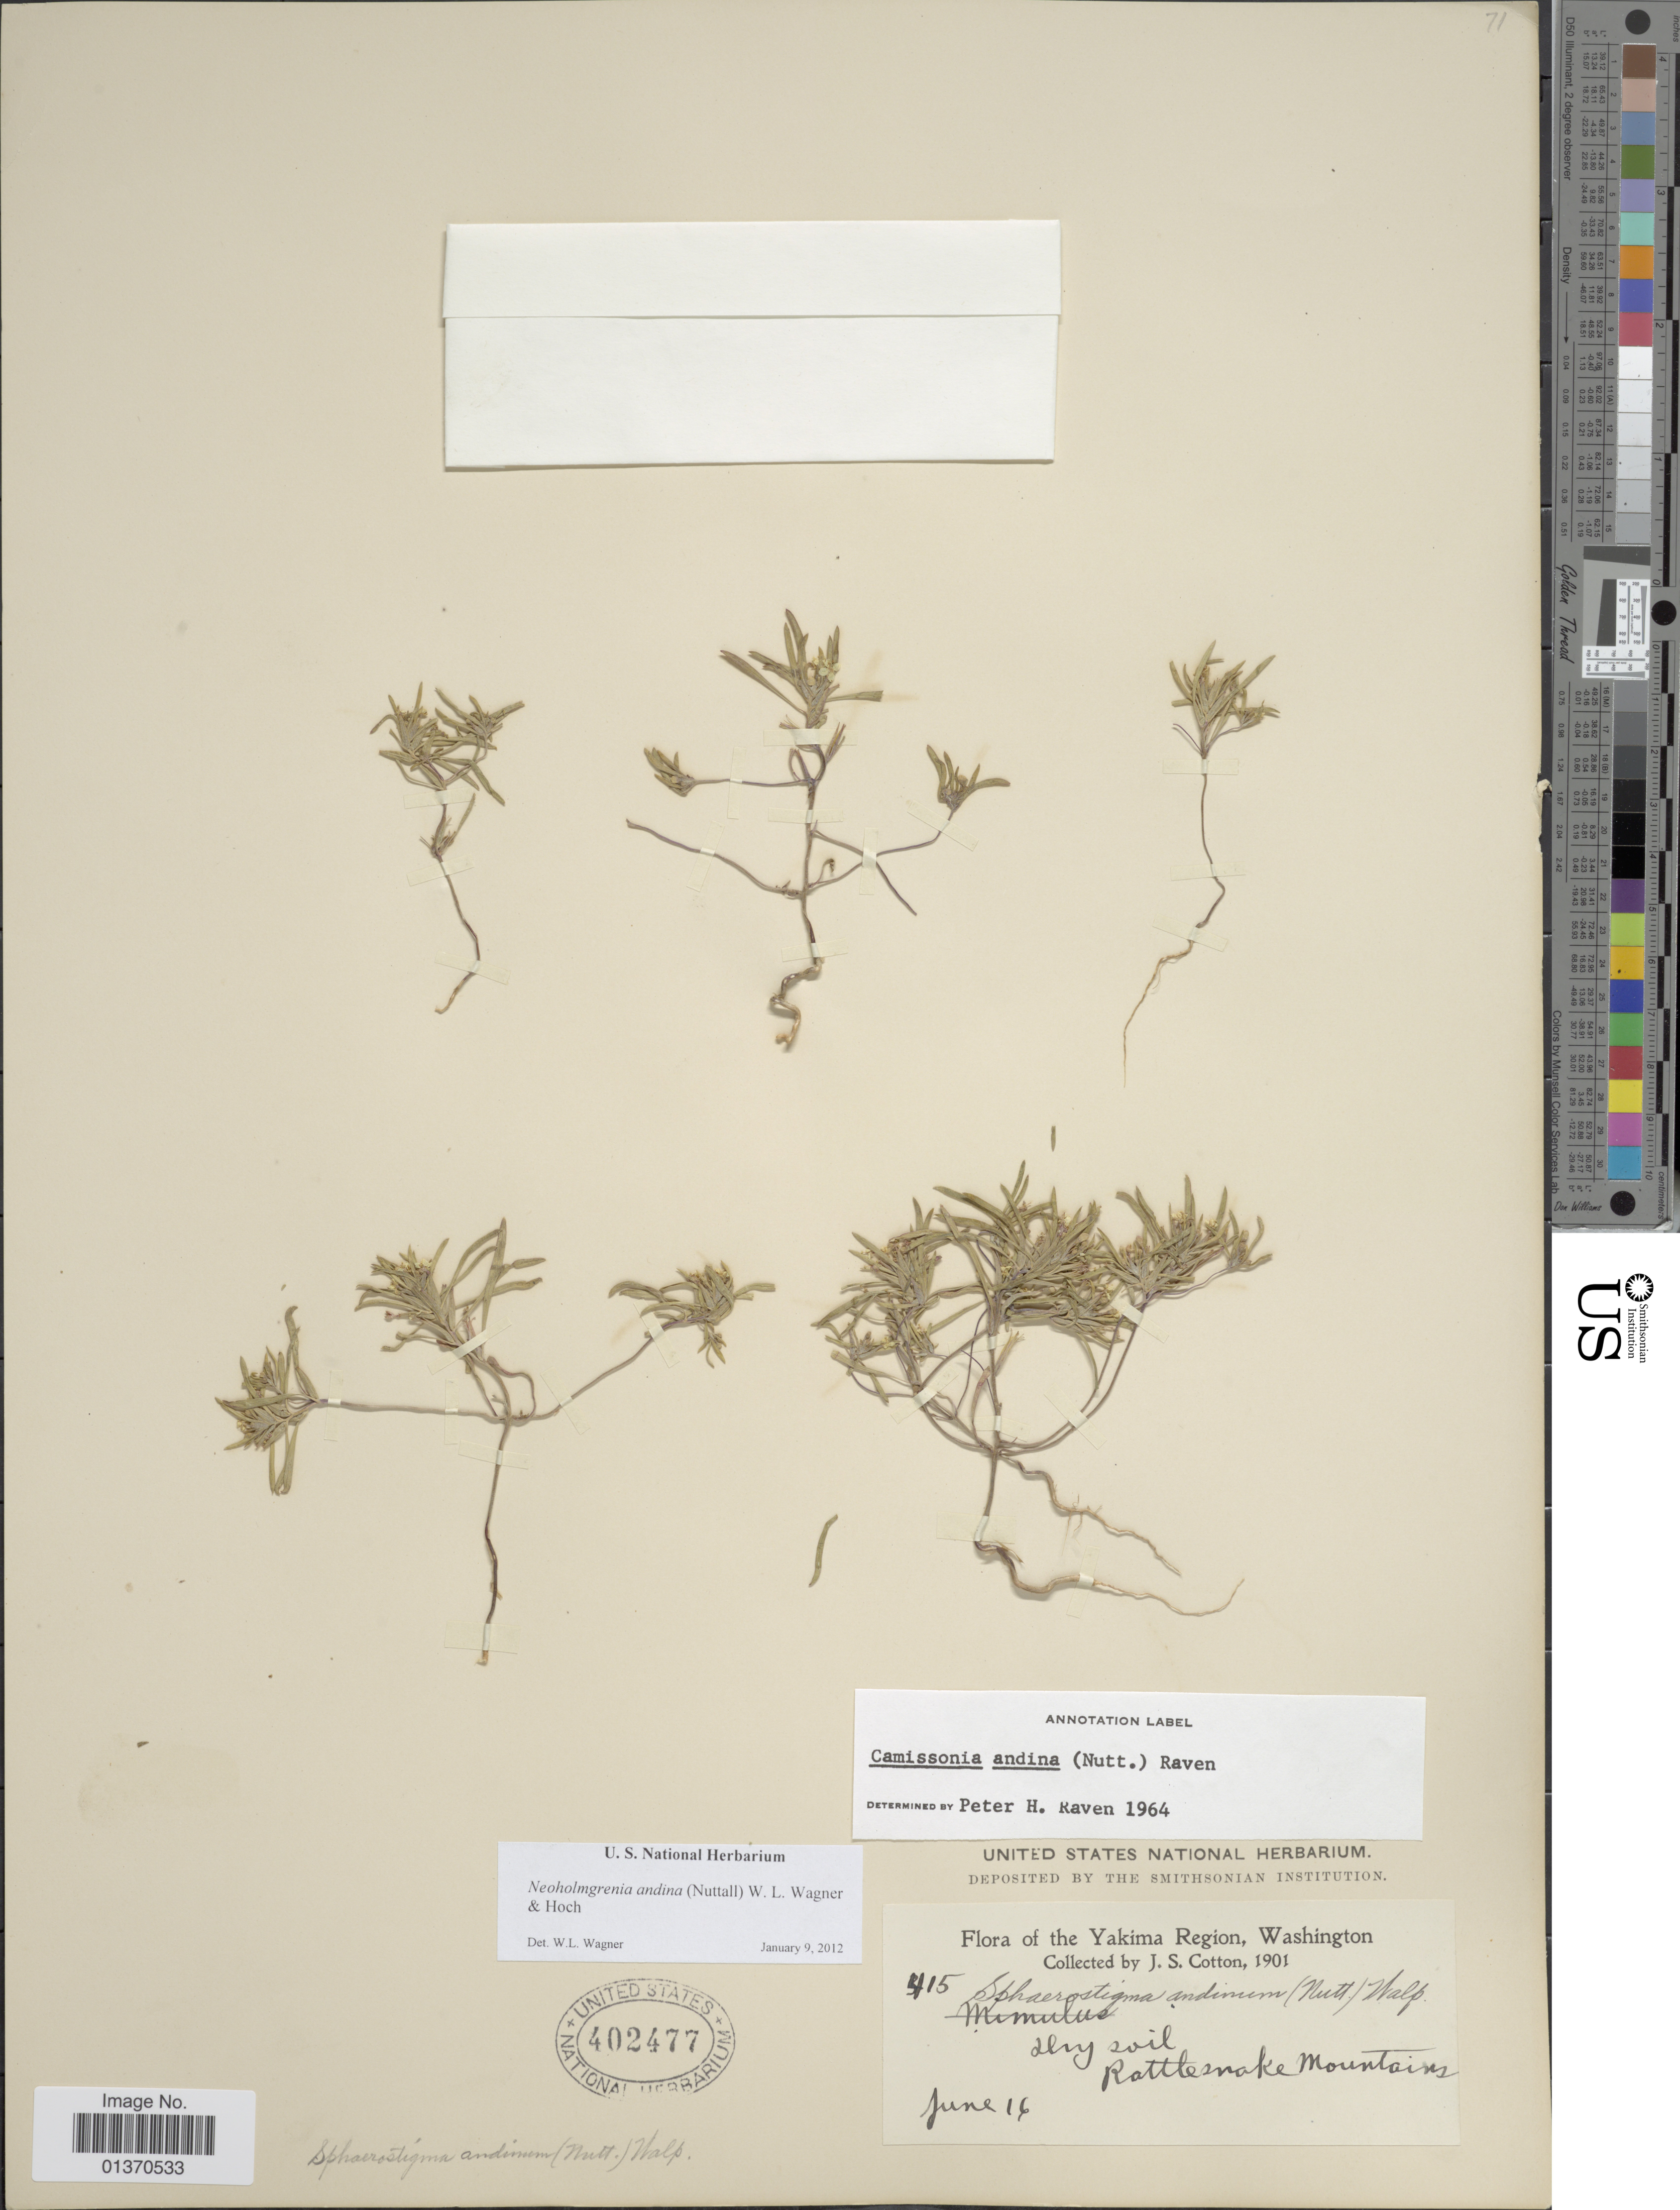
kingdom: Plantae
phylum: Tracheophyta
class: Magnoliopsida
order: Myrtales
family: Onagraceae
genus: Neoholmgrenia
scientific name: Neoholmgrenia andina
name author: (Nutt.) W.L. Wagner & Hoch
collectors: J. S. Cotton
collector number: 415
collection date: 1901-06-16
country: United States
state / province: Washington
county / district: Yakima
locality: Yakima Region, Rattle snale Mountmains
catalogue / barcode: US 402477